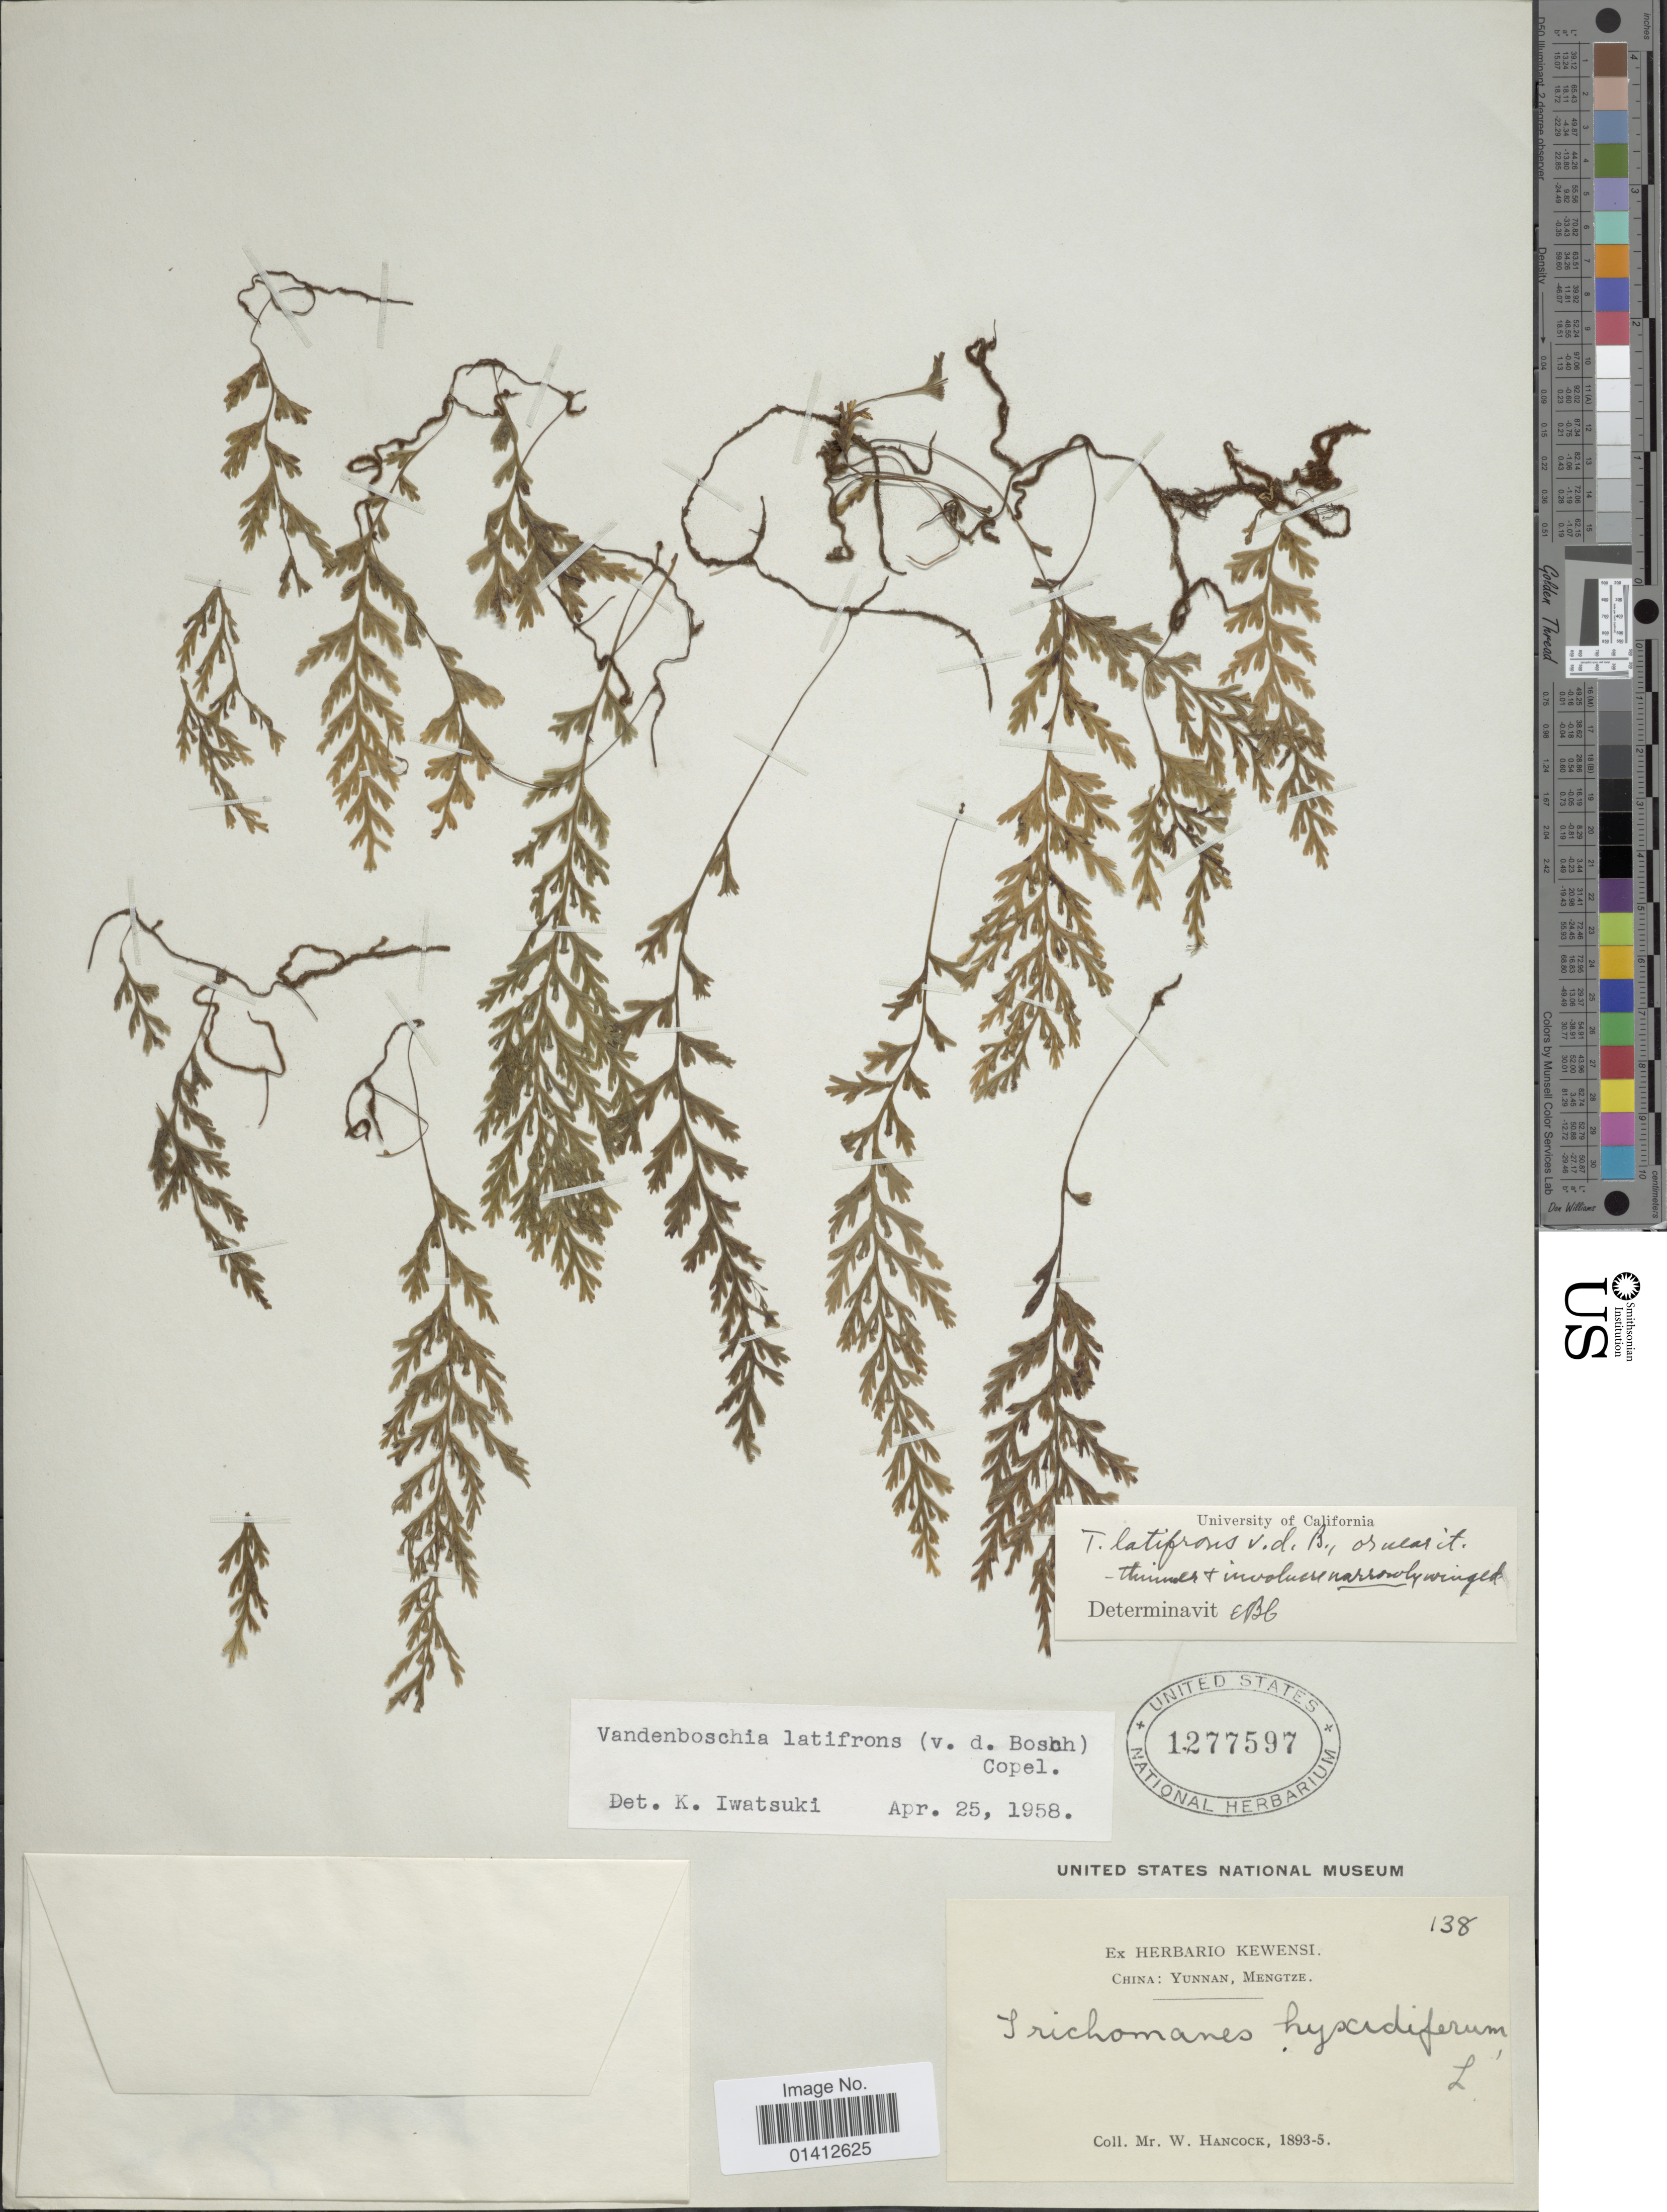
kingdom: Plantae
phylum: Tracheophyta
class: Polypodiopsida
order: Hymenophyllales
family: Hymenophyllaceae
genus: Crepidomanes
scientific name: Crepidomanes latifrons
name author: (Bosch) Ching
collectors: W. Hancock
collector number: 138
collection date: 1893/1895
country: China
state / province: Yunnan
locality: Mengtze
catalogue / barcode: US 1277597